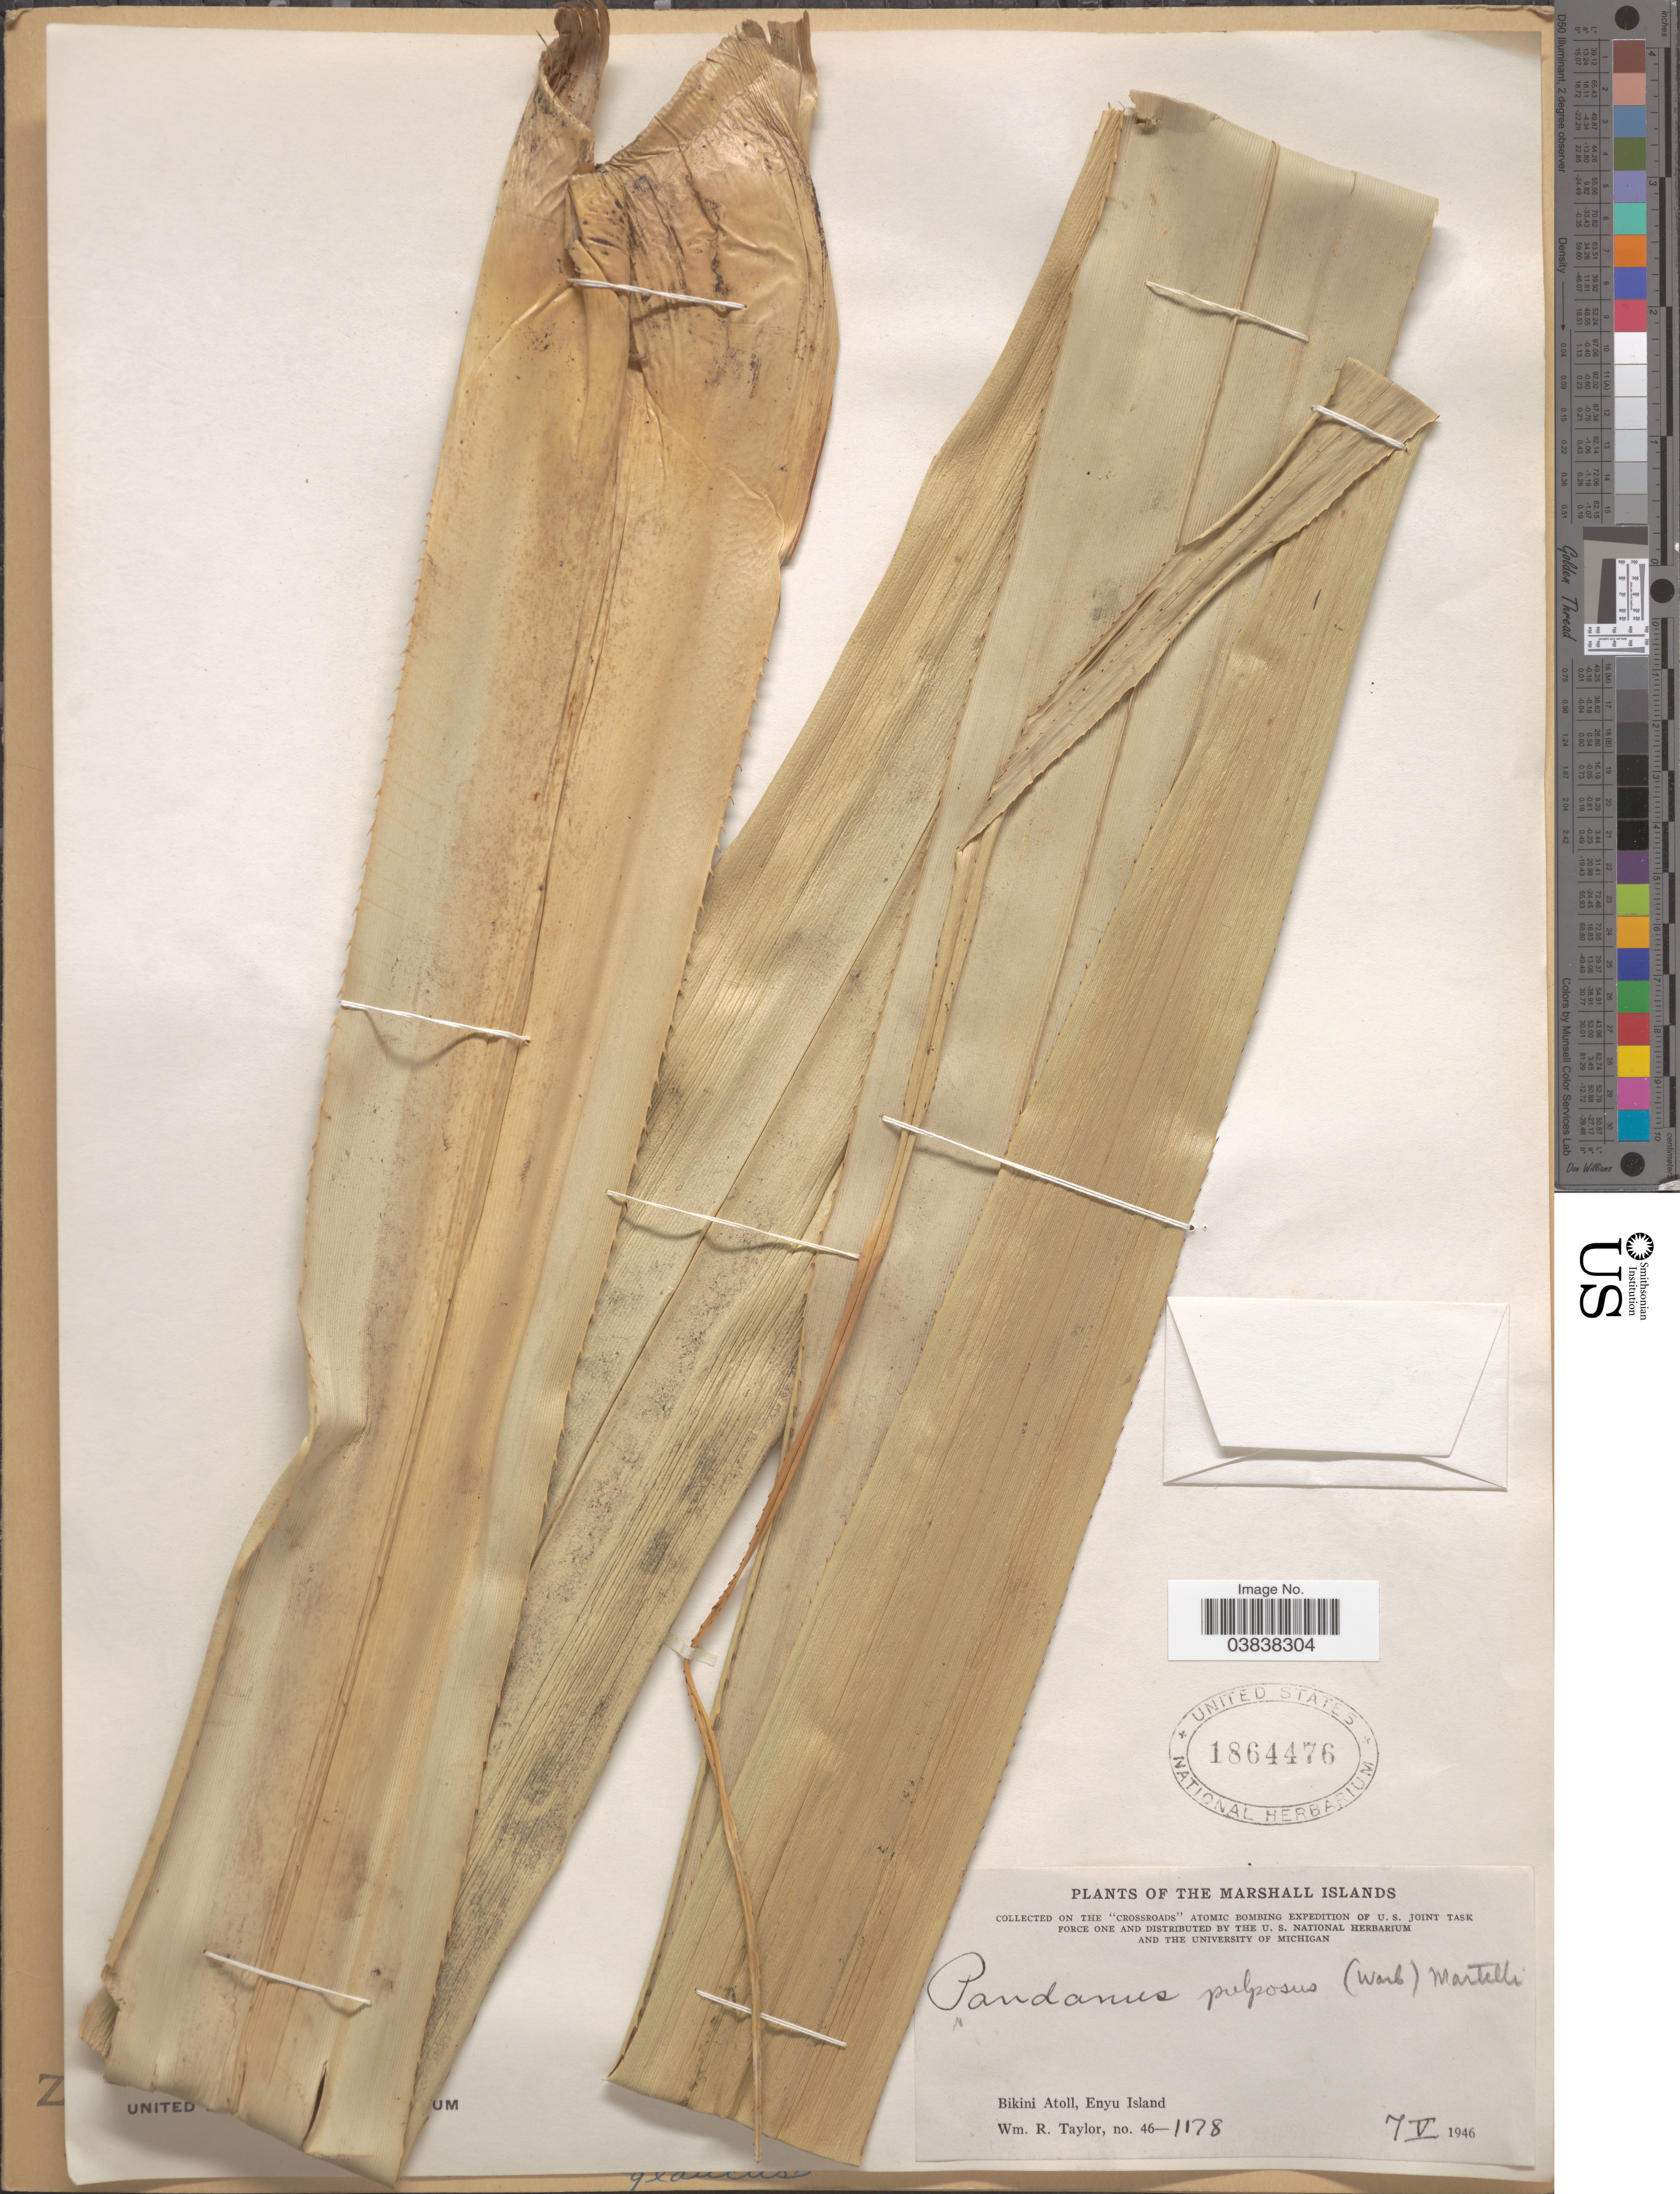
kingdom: Plantae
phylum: Tracheophyta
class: Liliopsida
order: Pandanales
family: Pandanaceae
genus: Pandanus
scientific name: Pandanus tectorius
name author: Parkinson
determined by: Strong, Mark T., (BOT), Smithsonian Institution - National Museum of Natural History (UNITED STATES)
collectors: W. R. Taylor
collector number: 46-1178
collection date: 1946-05-07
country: Marshall Islands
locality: Bigini Atoll, Enyu Island.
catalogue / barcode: US 1864476